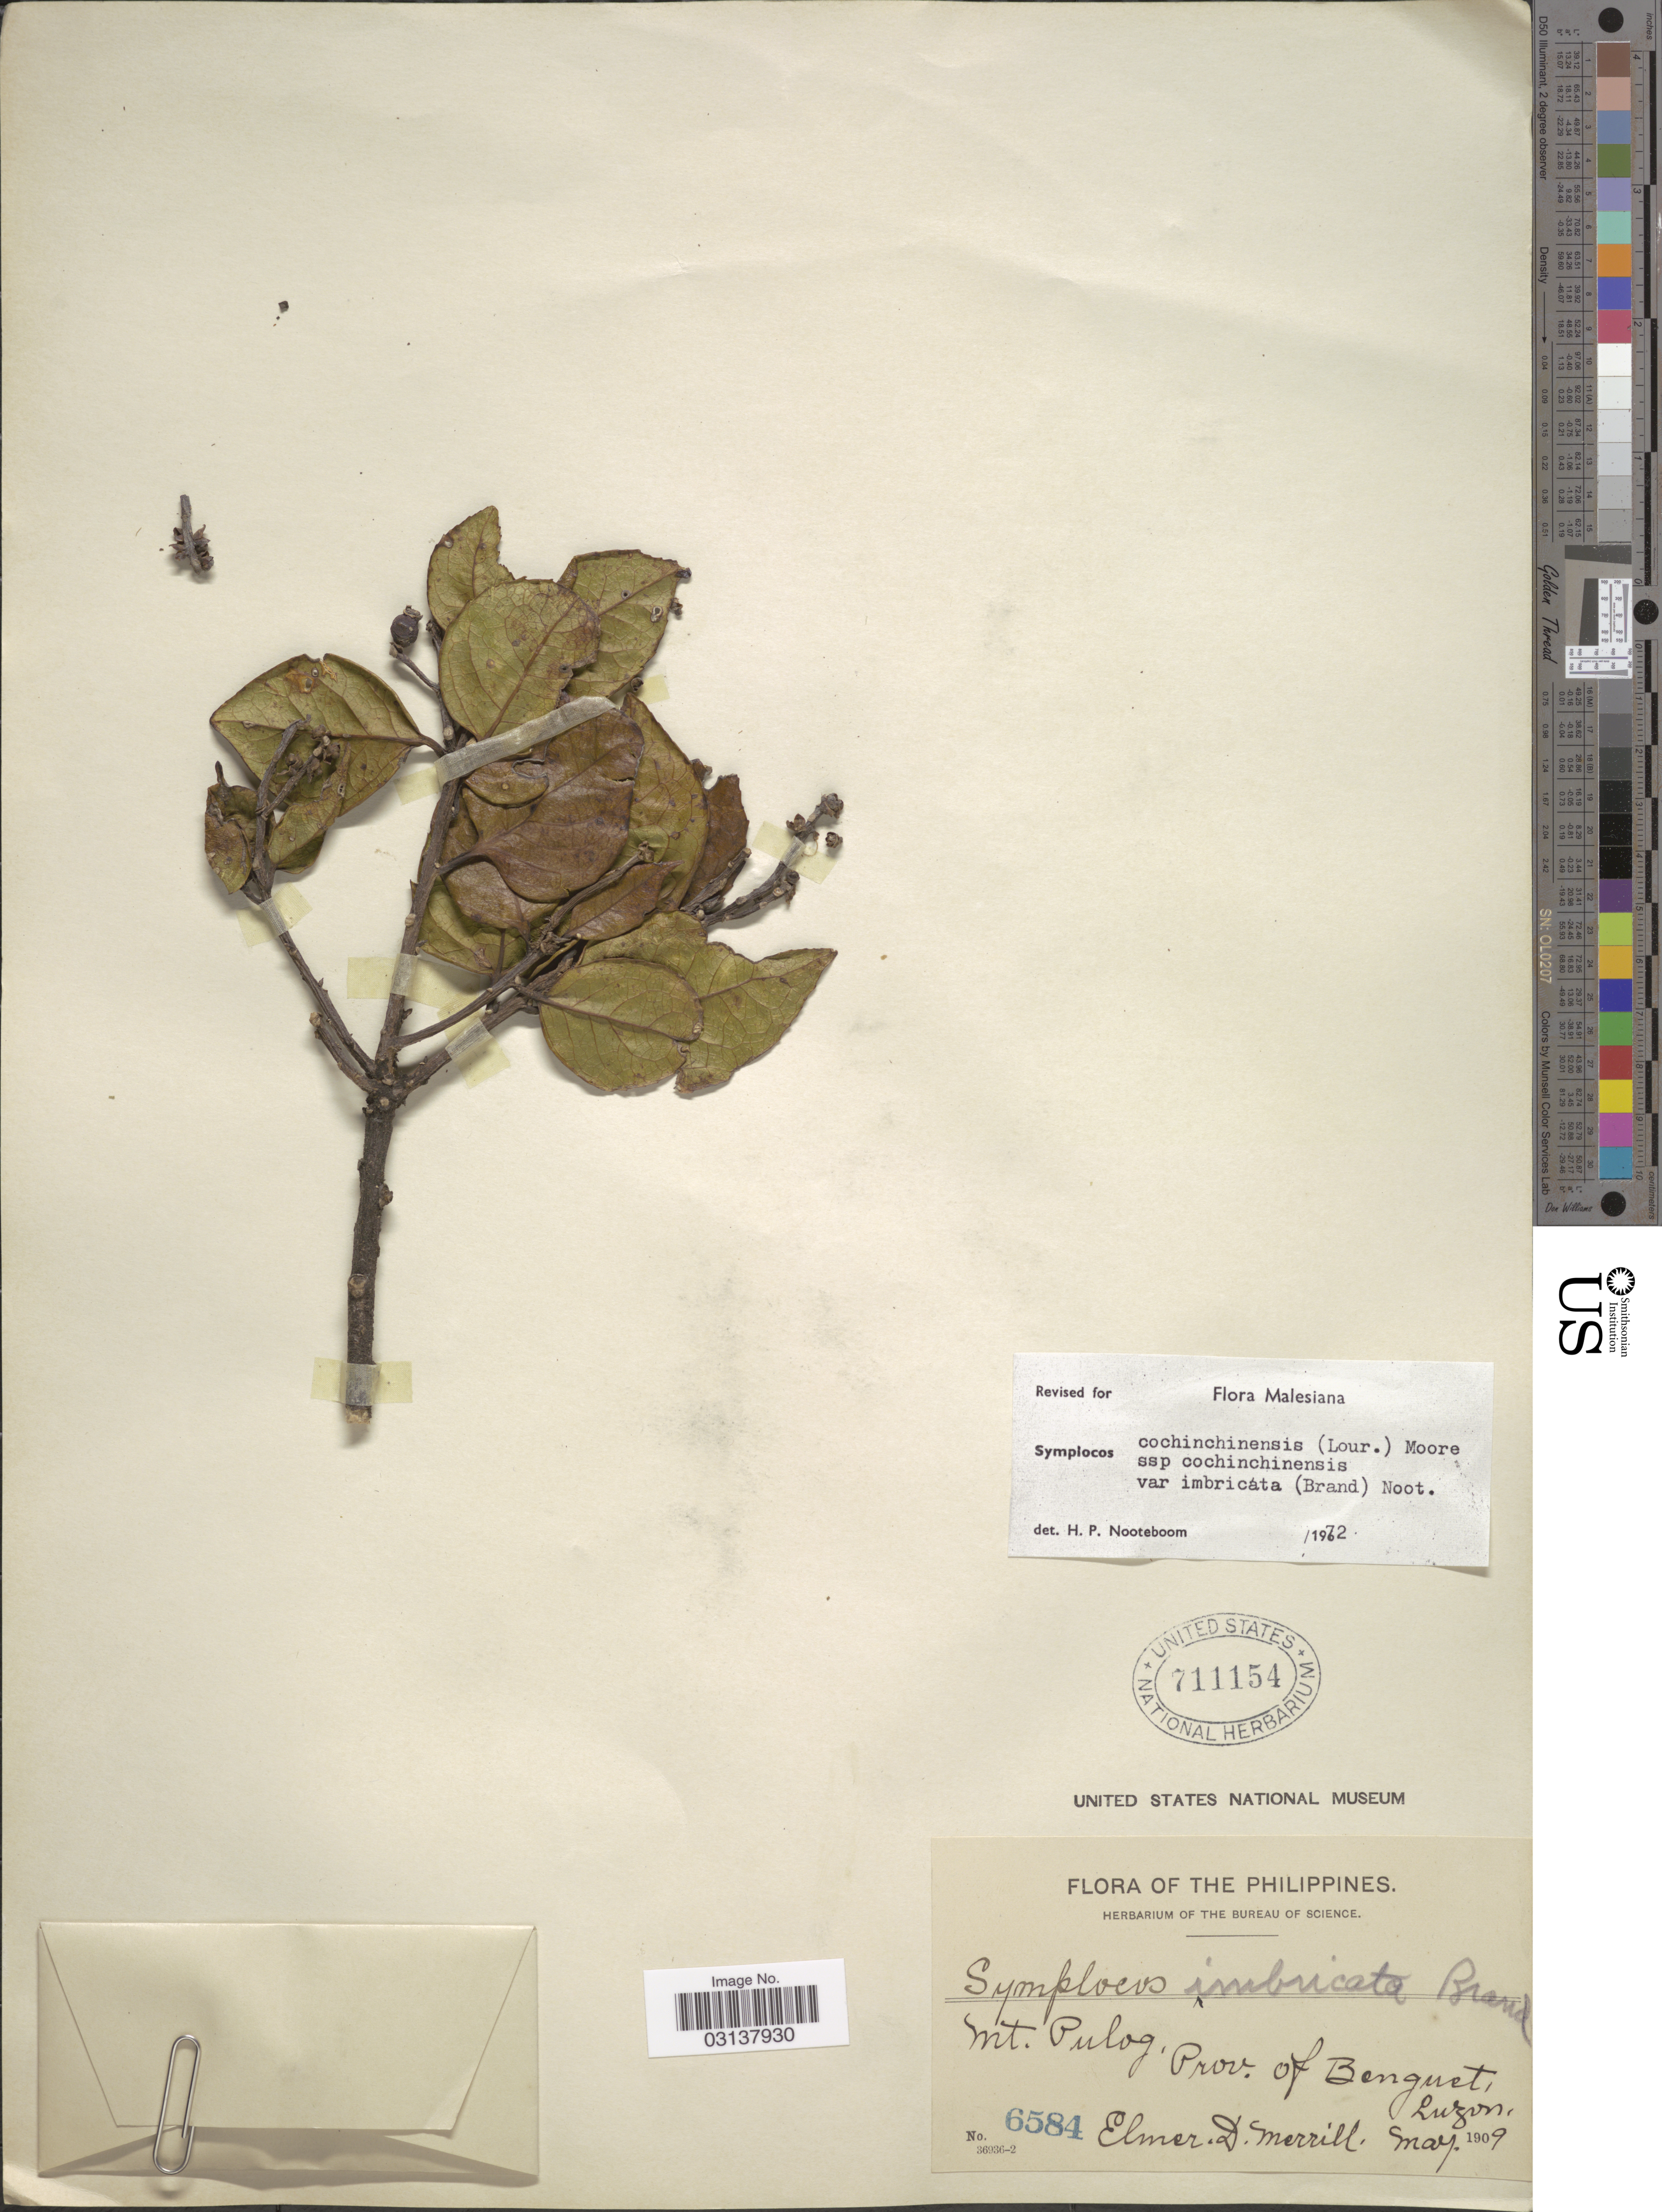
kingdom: Plantae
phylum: Tracheophyta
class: Magnoliopsida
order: Ericales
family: Symplocaceae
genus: Symplocos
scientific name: Symplocos cochinchinensis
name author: (Lour.) S. Moore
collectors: E. D. Merrill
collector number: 6584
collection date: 1909-05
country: Philippines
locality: The Philippines. Mt. Pulog, Prov. of Benguet, Luzon.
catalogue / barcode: US 711154